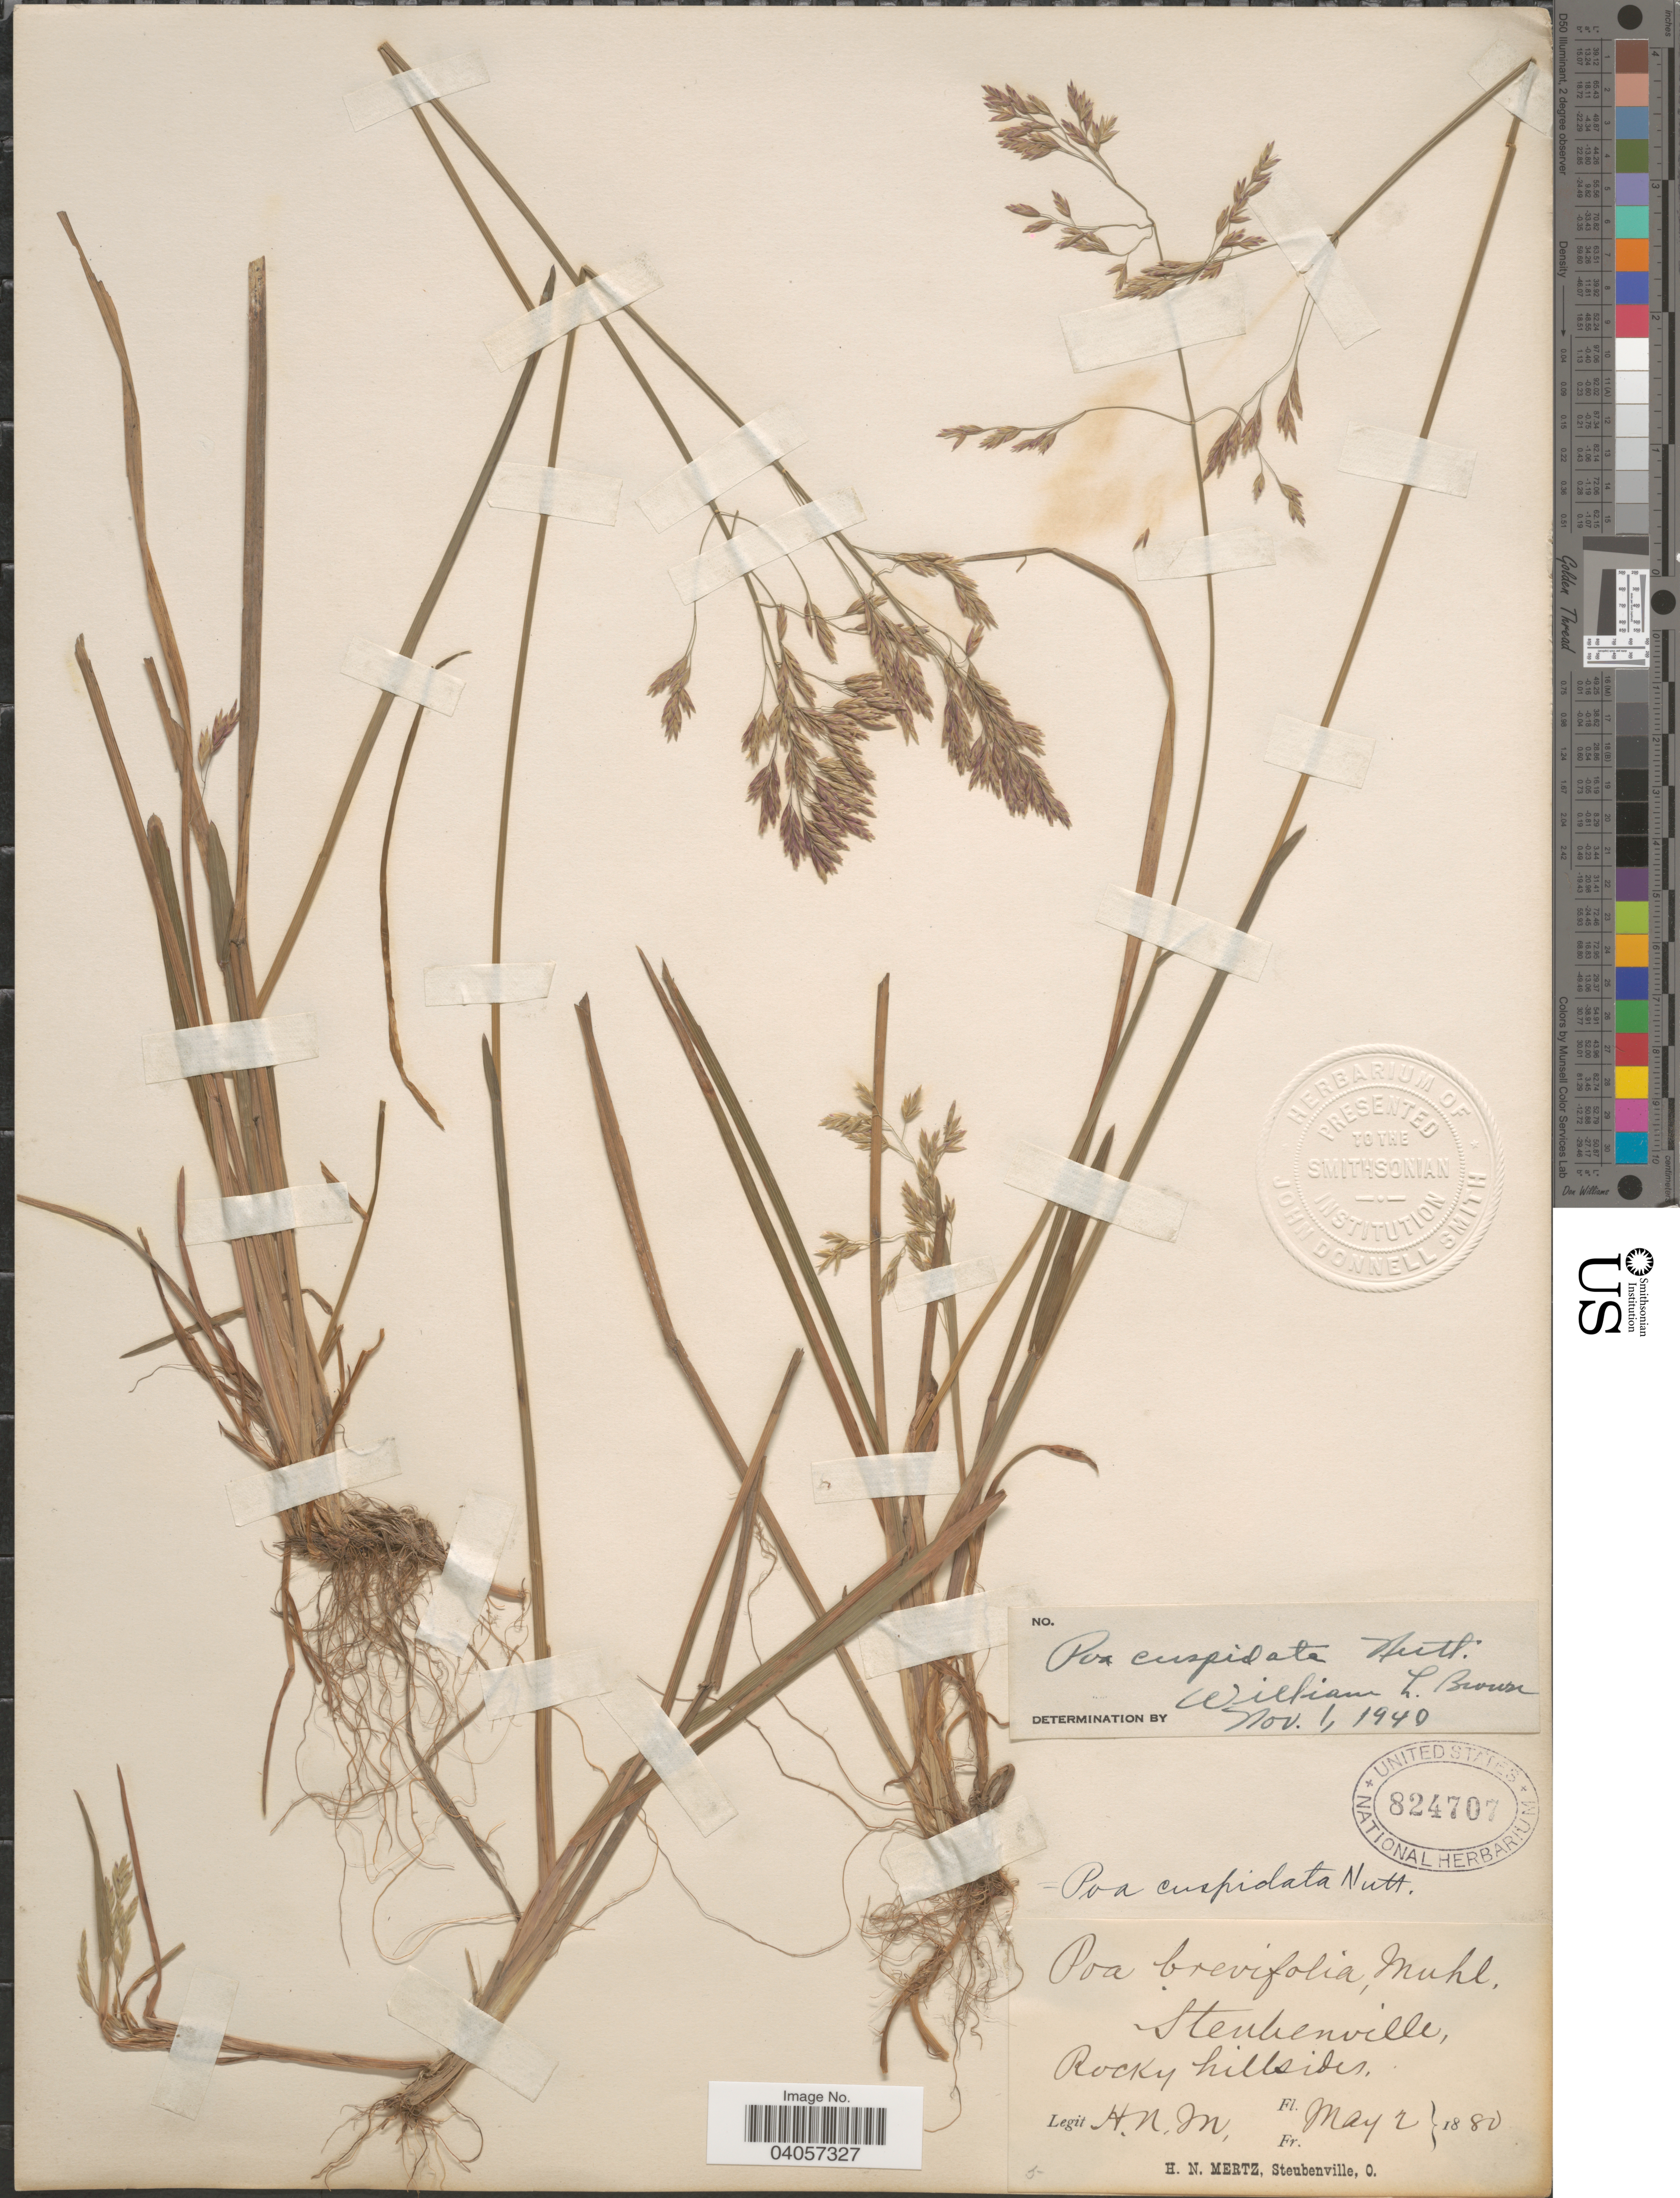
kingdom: Plantae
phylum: Tracheophyta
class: Liliopsida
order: Poales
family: Poaceae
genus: Poa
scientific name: Poa cuspidata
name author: Nutt.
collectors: H. Mertz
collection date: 1880-05-02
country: United States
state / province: Ohio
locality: Steubenville, Rocky hillsides.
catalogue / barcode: US 824707